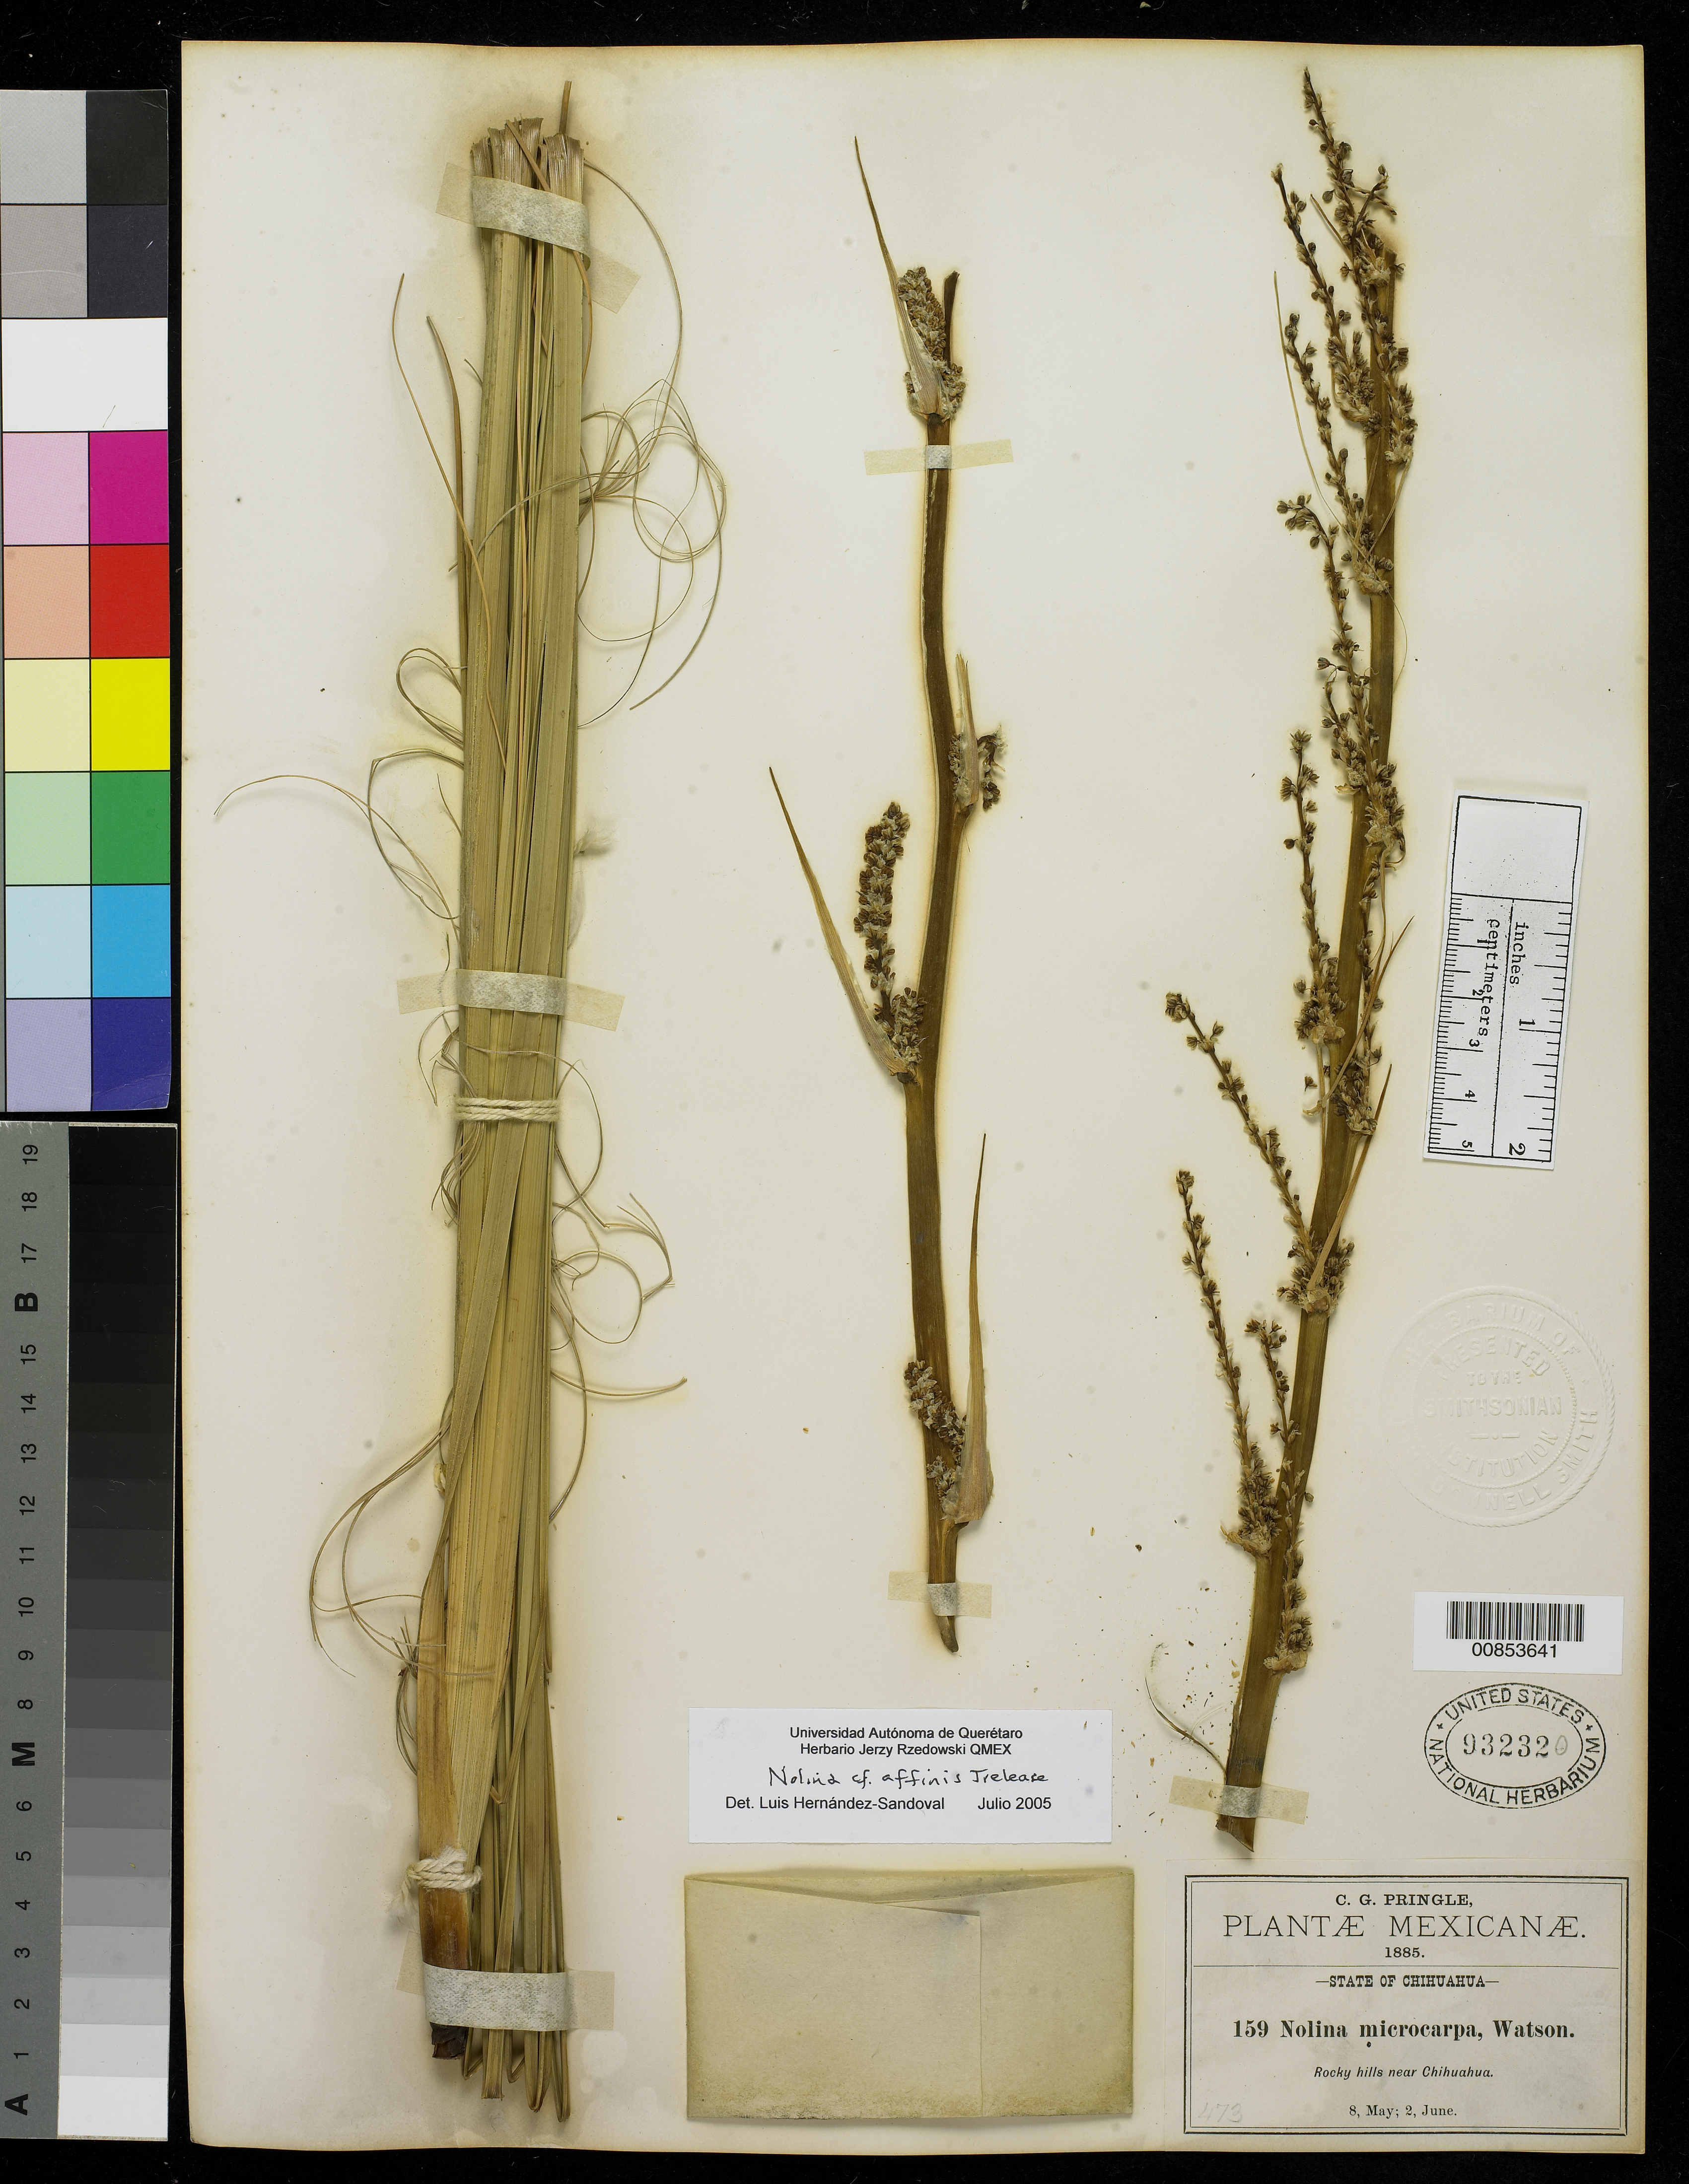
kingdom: Plantae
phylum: Tracheophyta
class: Liliopsida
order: Asparagales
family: Asparagaceae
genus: Nolina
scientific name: Nolina affinis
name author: Trel.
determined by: Hernández-Sandoval, L. G.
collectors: C. G. Pringle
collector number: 159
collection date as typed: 08 May 1885 to 02 Jun 1885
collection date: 1885-05-08/1885-06-02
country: Mexico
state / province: Chihuahua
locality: Rocky hills near Chihuahua.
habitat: Rocky hills.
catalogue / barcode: US 932320